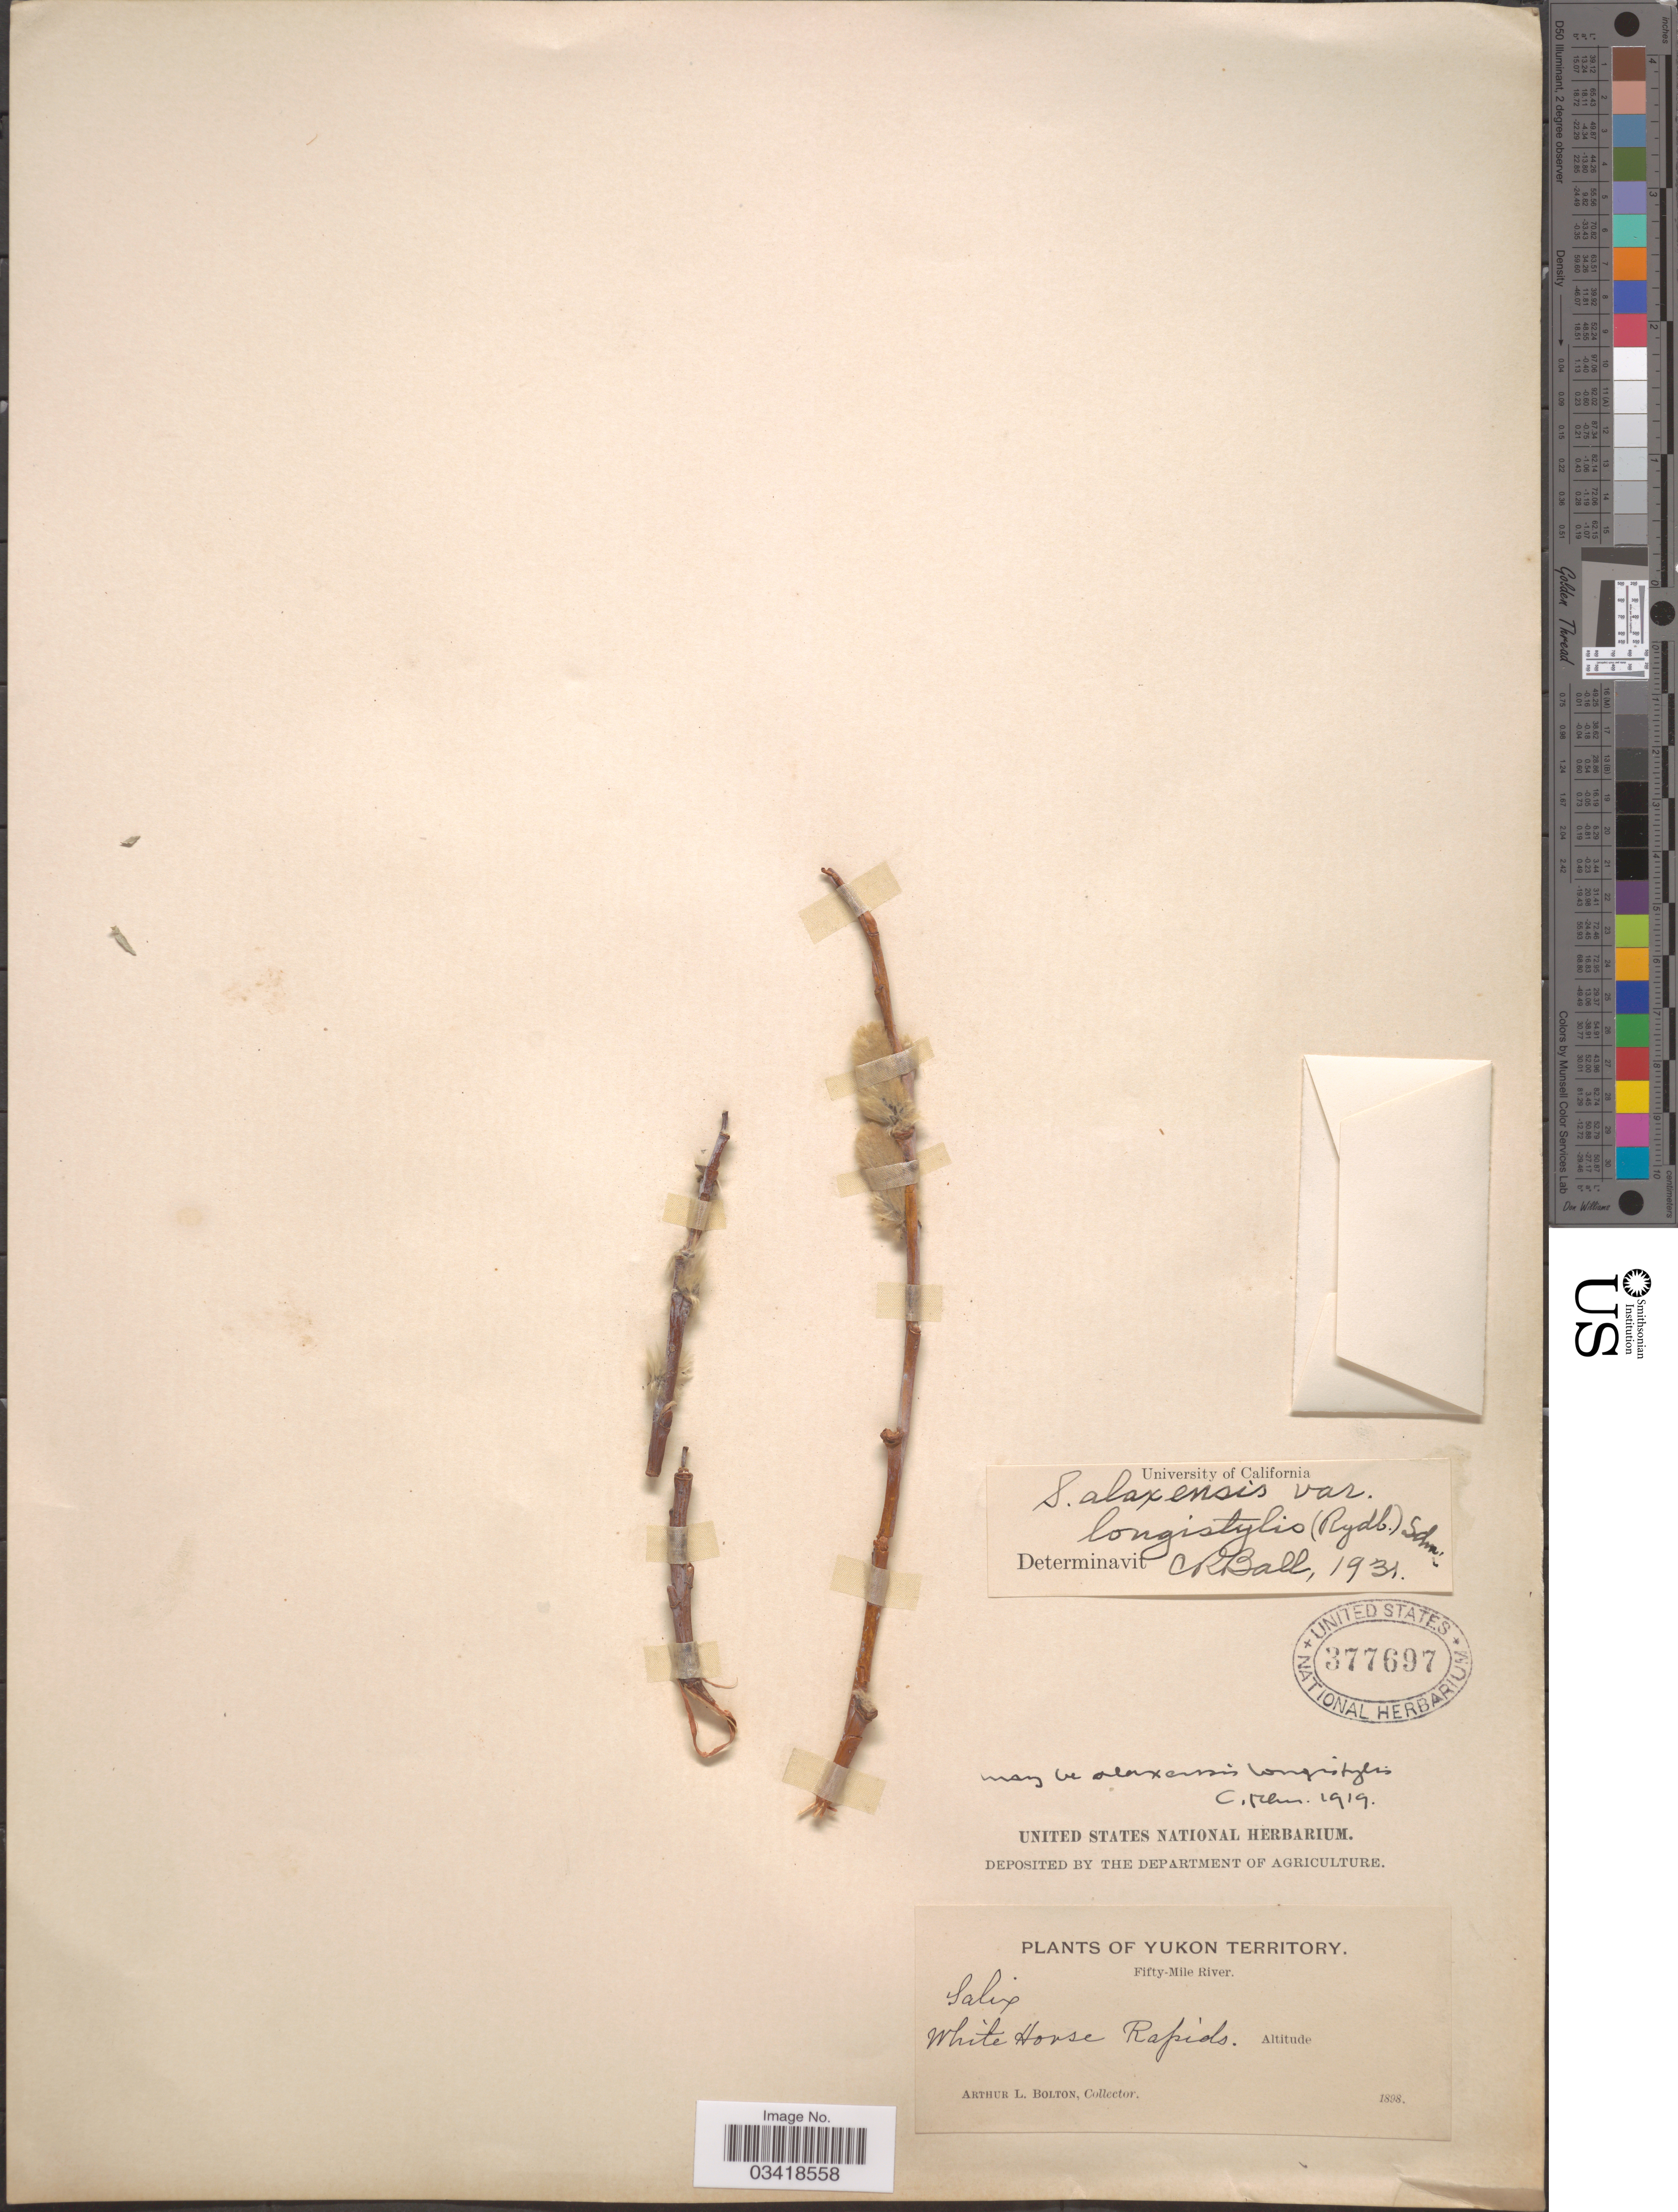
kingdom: Plantae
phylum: Tracheophyta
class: Magnoliopsida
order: Malpighiales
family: Salicaceae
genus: Salix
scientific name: Salix alaxensis var. longistylis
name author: (Rydb.) C.K. Schneid.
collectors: A. Bolton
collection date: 1898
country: Canada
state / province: Yukon Territory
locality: Fifty-Mile River. White Horse Rapids.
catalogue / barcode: US 377697